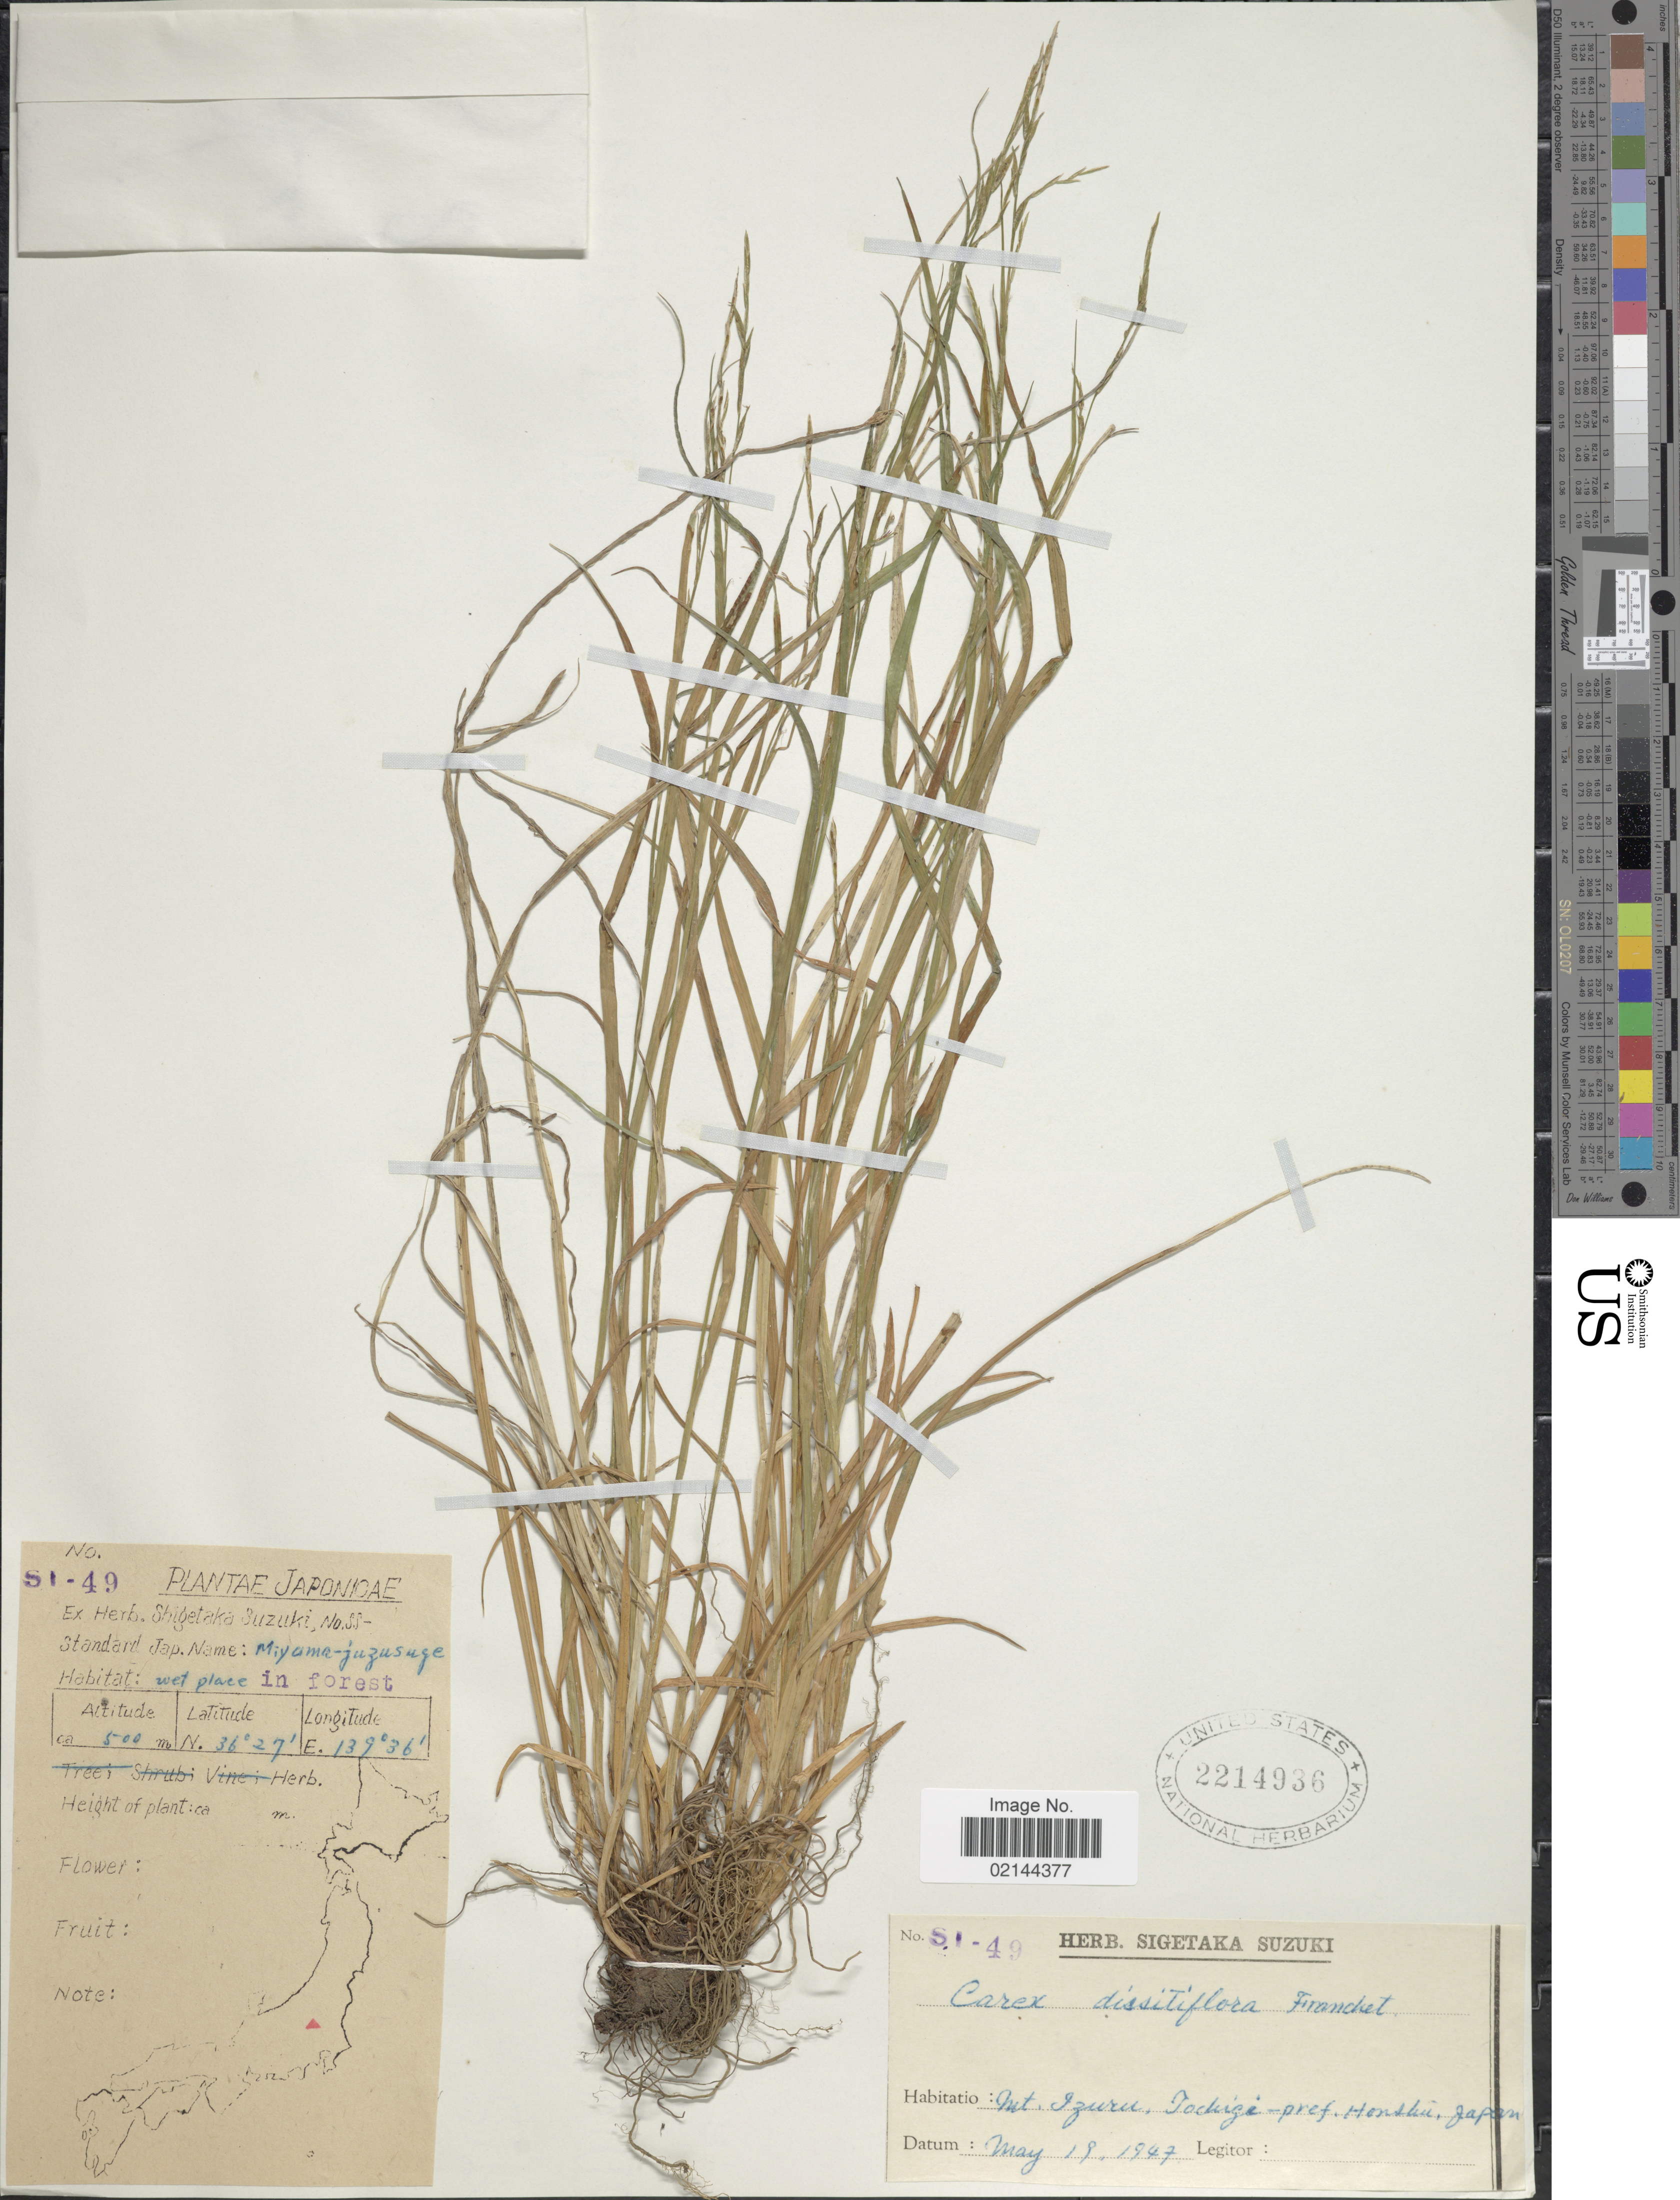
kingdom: Plantae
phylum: Tracheophyta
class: Liliopsida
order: Poales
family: Cyperaceae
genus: Carex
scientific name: Carex dissitiflora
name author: Franch.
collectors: Ex herb. Shigetaka Suzuki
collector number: S1-49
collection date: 1947-05-19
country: Japan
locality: Mt. Izuru. Tockige- pref. Honshu. Japonicae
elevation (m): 500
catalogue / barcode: US 2214936